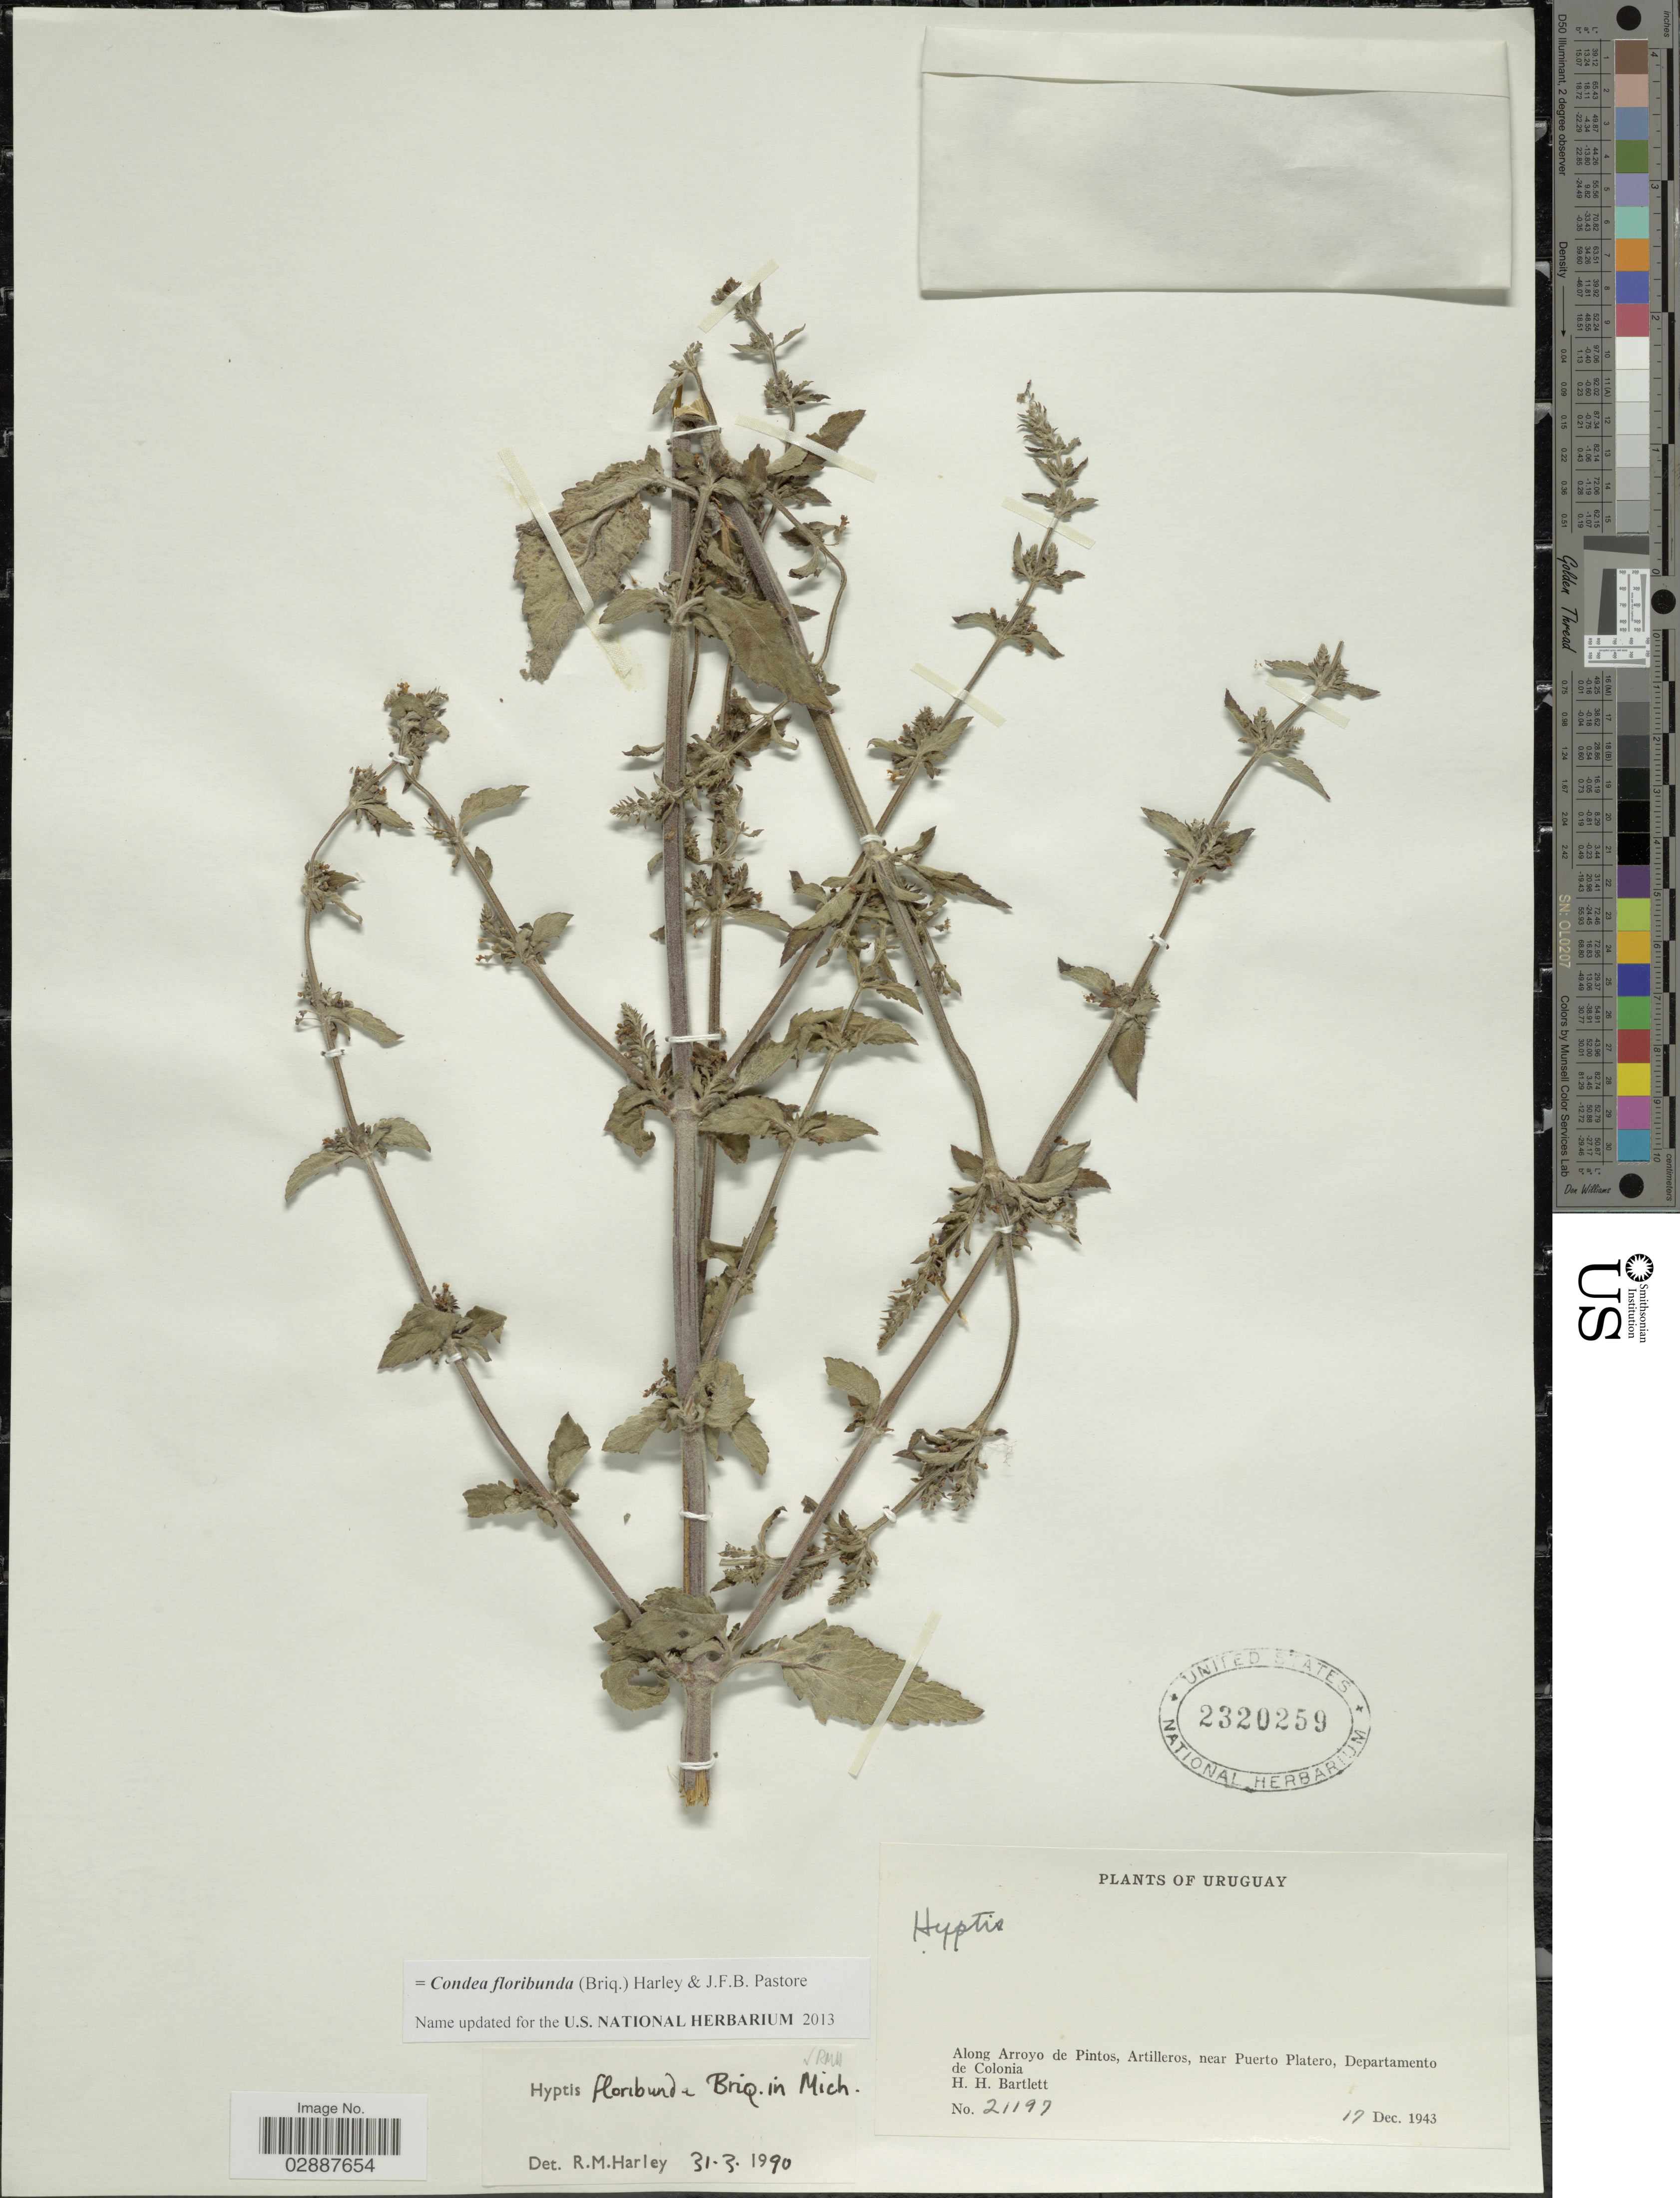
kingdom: Plantae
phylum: Tracheophyta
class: Magnoliopsida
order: Lamiales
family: Lamiaceae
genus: Condea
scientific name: Condea floribunda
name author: (Briq. ex Micheli) Harley & J.F.B. Pastore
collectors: H. H. Bartlett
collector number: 21197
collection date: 1943-12-17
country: Uruguay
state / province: Colonia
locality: Along Arroyo de Pintos, Artilleros, near Puerto Platero, Departamento de Colonia.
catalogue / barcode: US 2320259